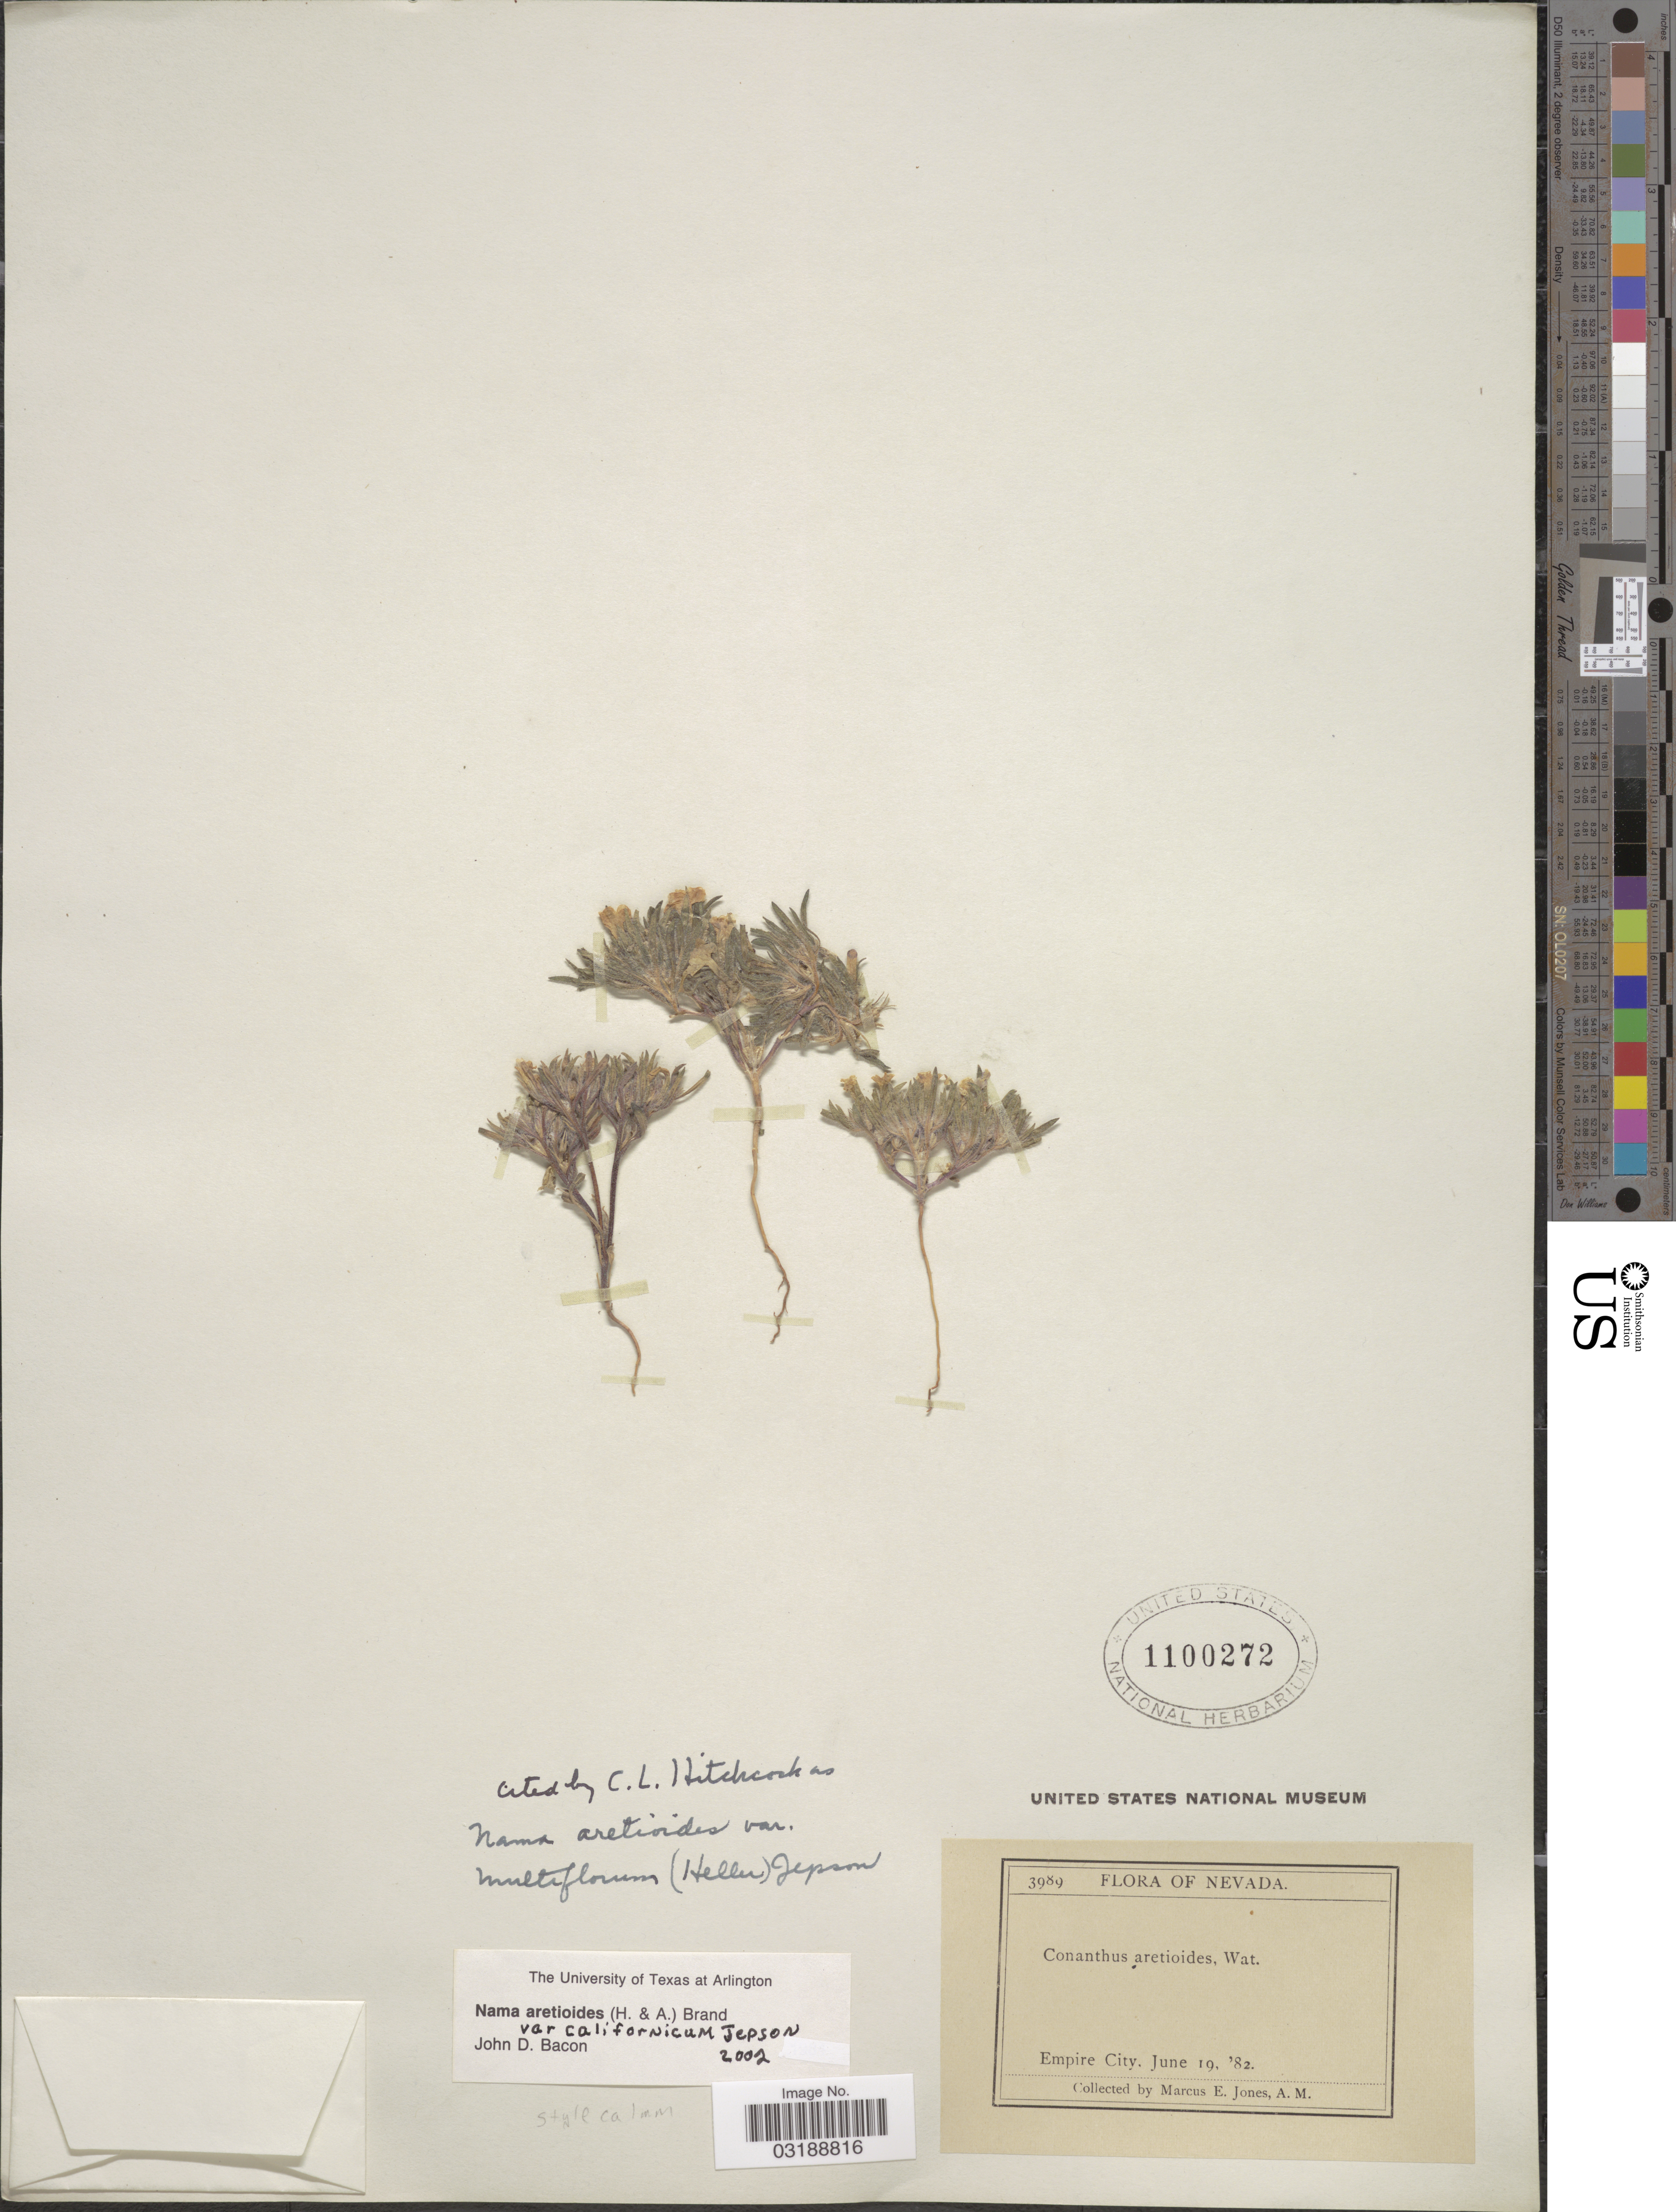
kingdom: Plantae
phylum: Tracheophyta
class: Magnoliopsida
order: Boraginales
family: Namaceae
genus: Nama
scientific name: Nama aretioides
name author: (Hook. & Arn.) Brand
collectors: M. E. Jones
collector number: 3989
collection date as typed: Transcribed d/m/y: 19/6/82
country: United States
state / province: Nevada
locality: Empire City.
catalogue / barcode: US 1100272